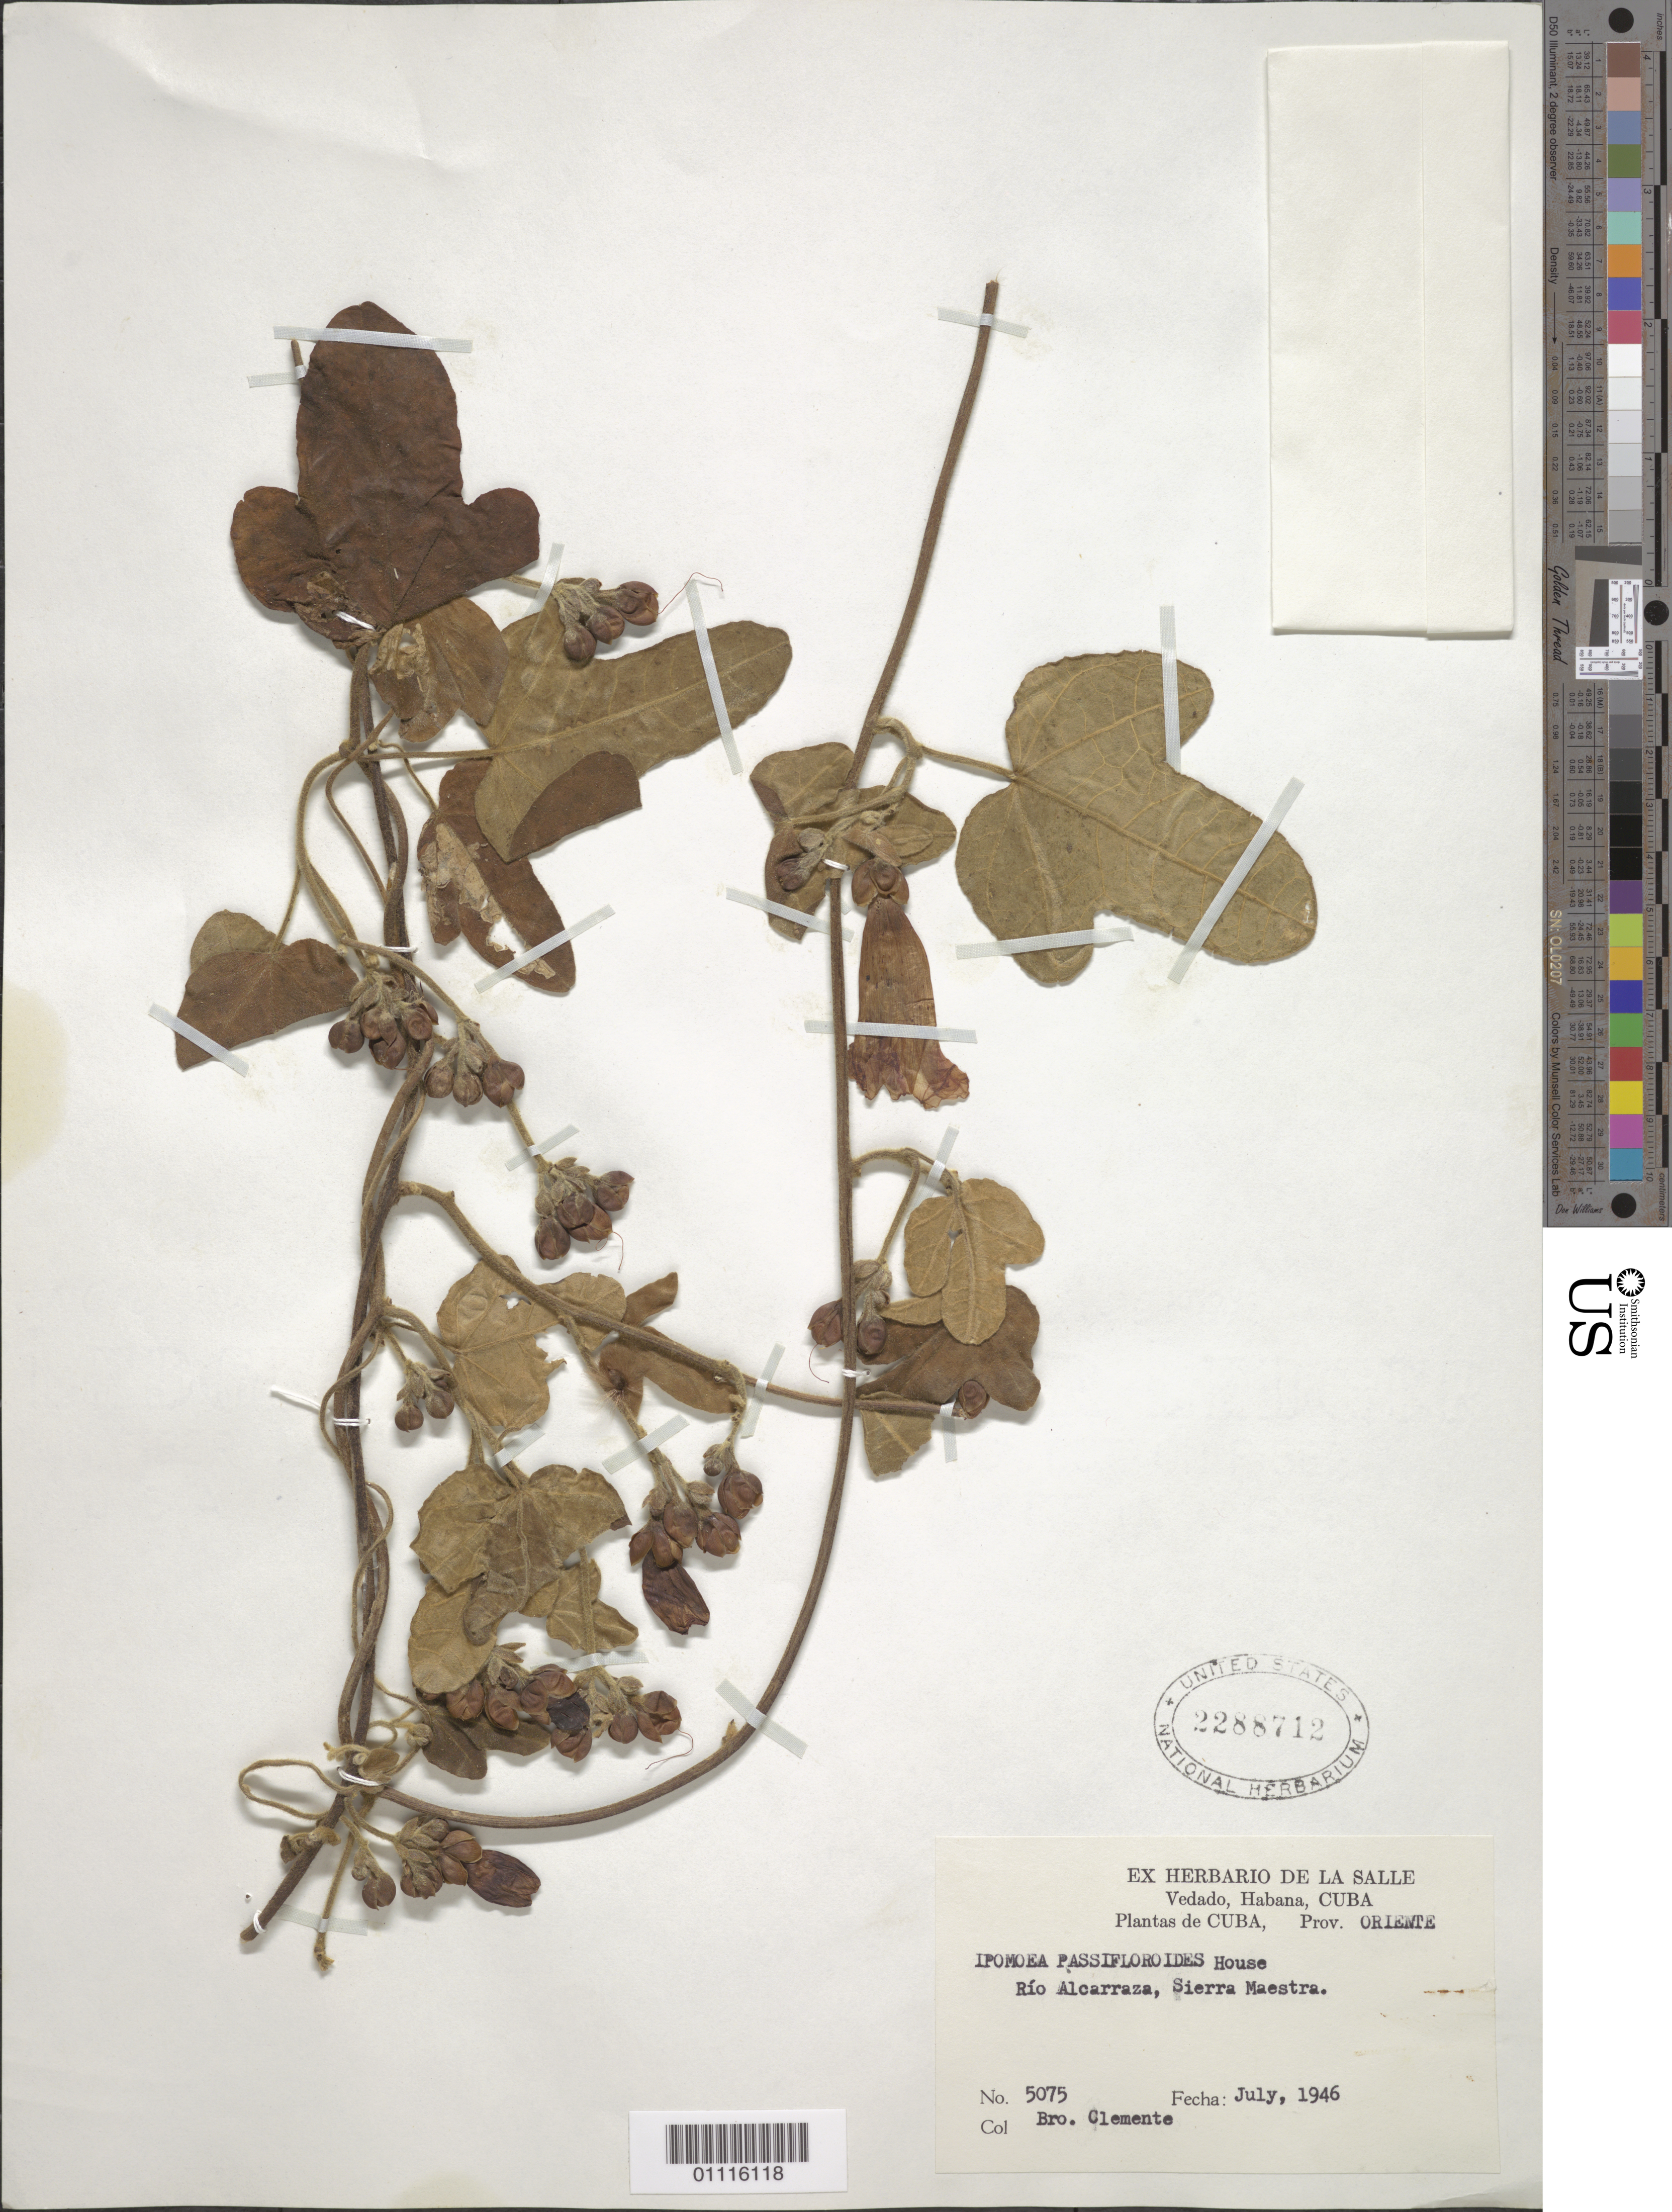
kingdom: Plantae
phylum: Tracheophyta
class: Magnoliopsida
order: Solanales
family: Convolvulaceae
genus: Ipomoea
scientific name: Ipomoea passifloroides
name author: House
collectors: Bro. Clemente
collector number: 5075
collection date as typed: Jul 1946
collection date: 1946-07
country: Cuba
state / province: Holguín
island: Cuba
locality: Rio Alcarraza, Sierra Maestra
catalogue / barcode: US 2288712